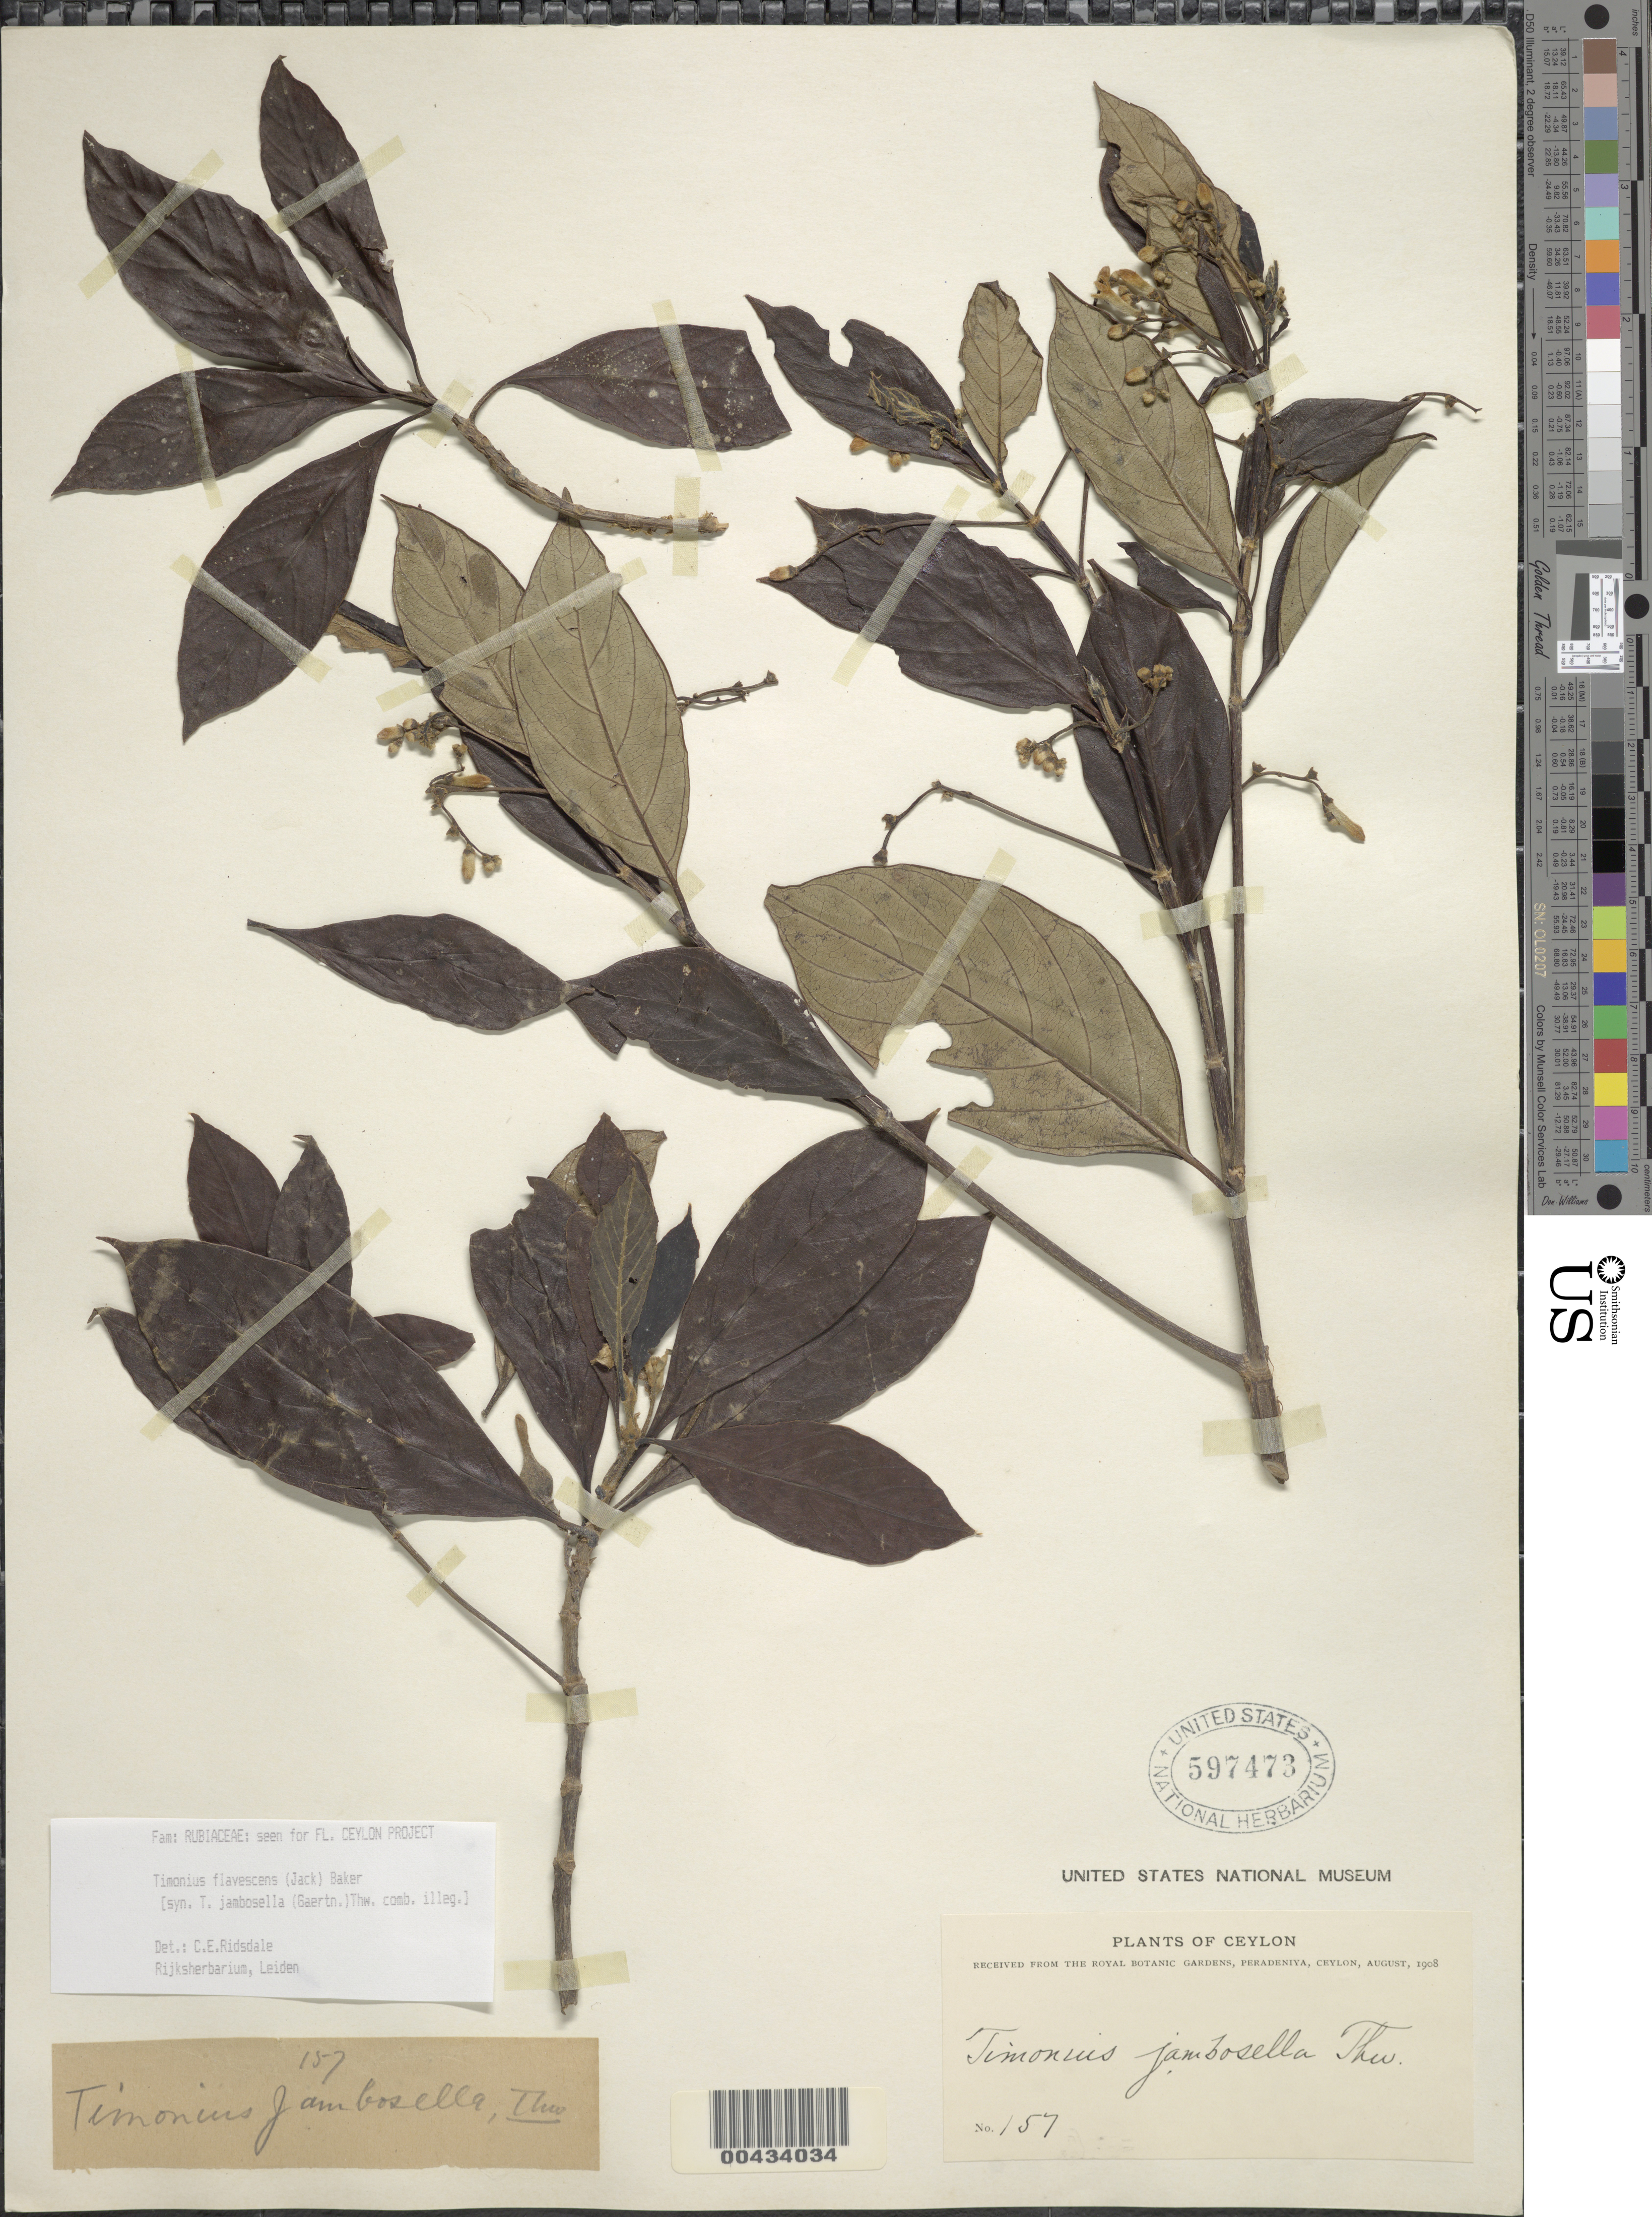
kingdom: Plantae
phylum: Tracheophyta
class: Magnoliopsida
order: Gentianales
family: Rubiaceae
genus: Timonius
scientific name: Timonius flavescens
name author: (Jack) Baker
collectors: C. Royal Botanical Gardens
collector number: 157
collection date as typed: Aug 1908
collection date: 1908-08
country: Sri Lanka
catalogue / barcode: US 598483